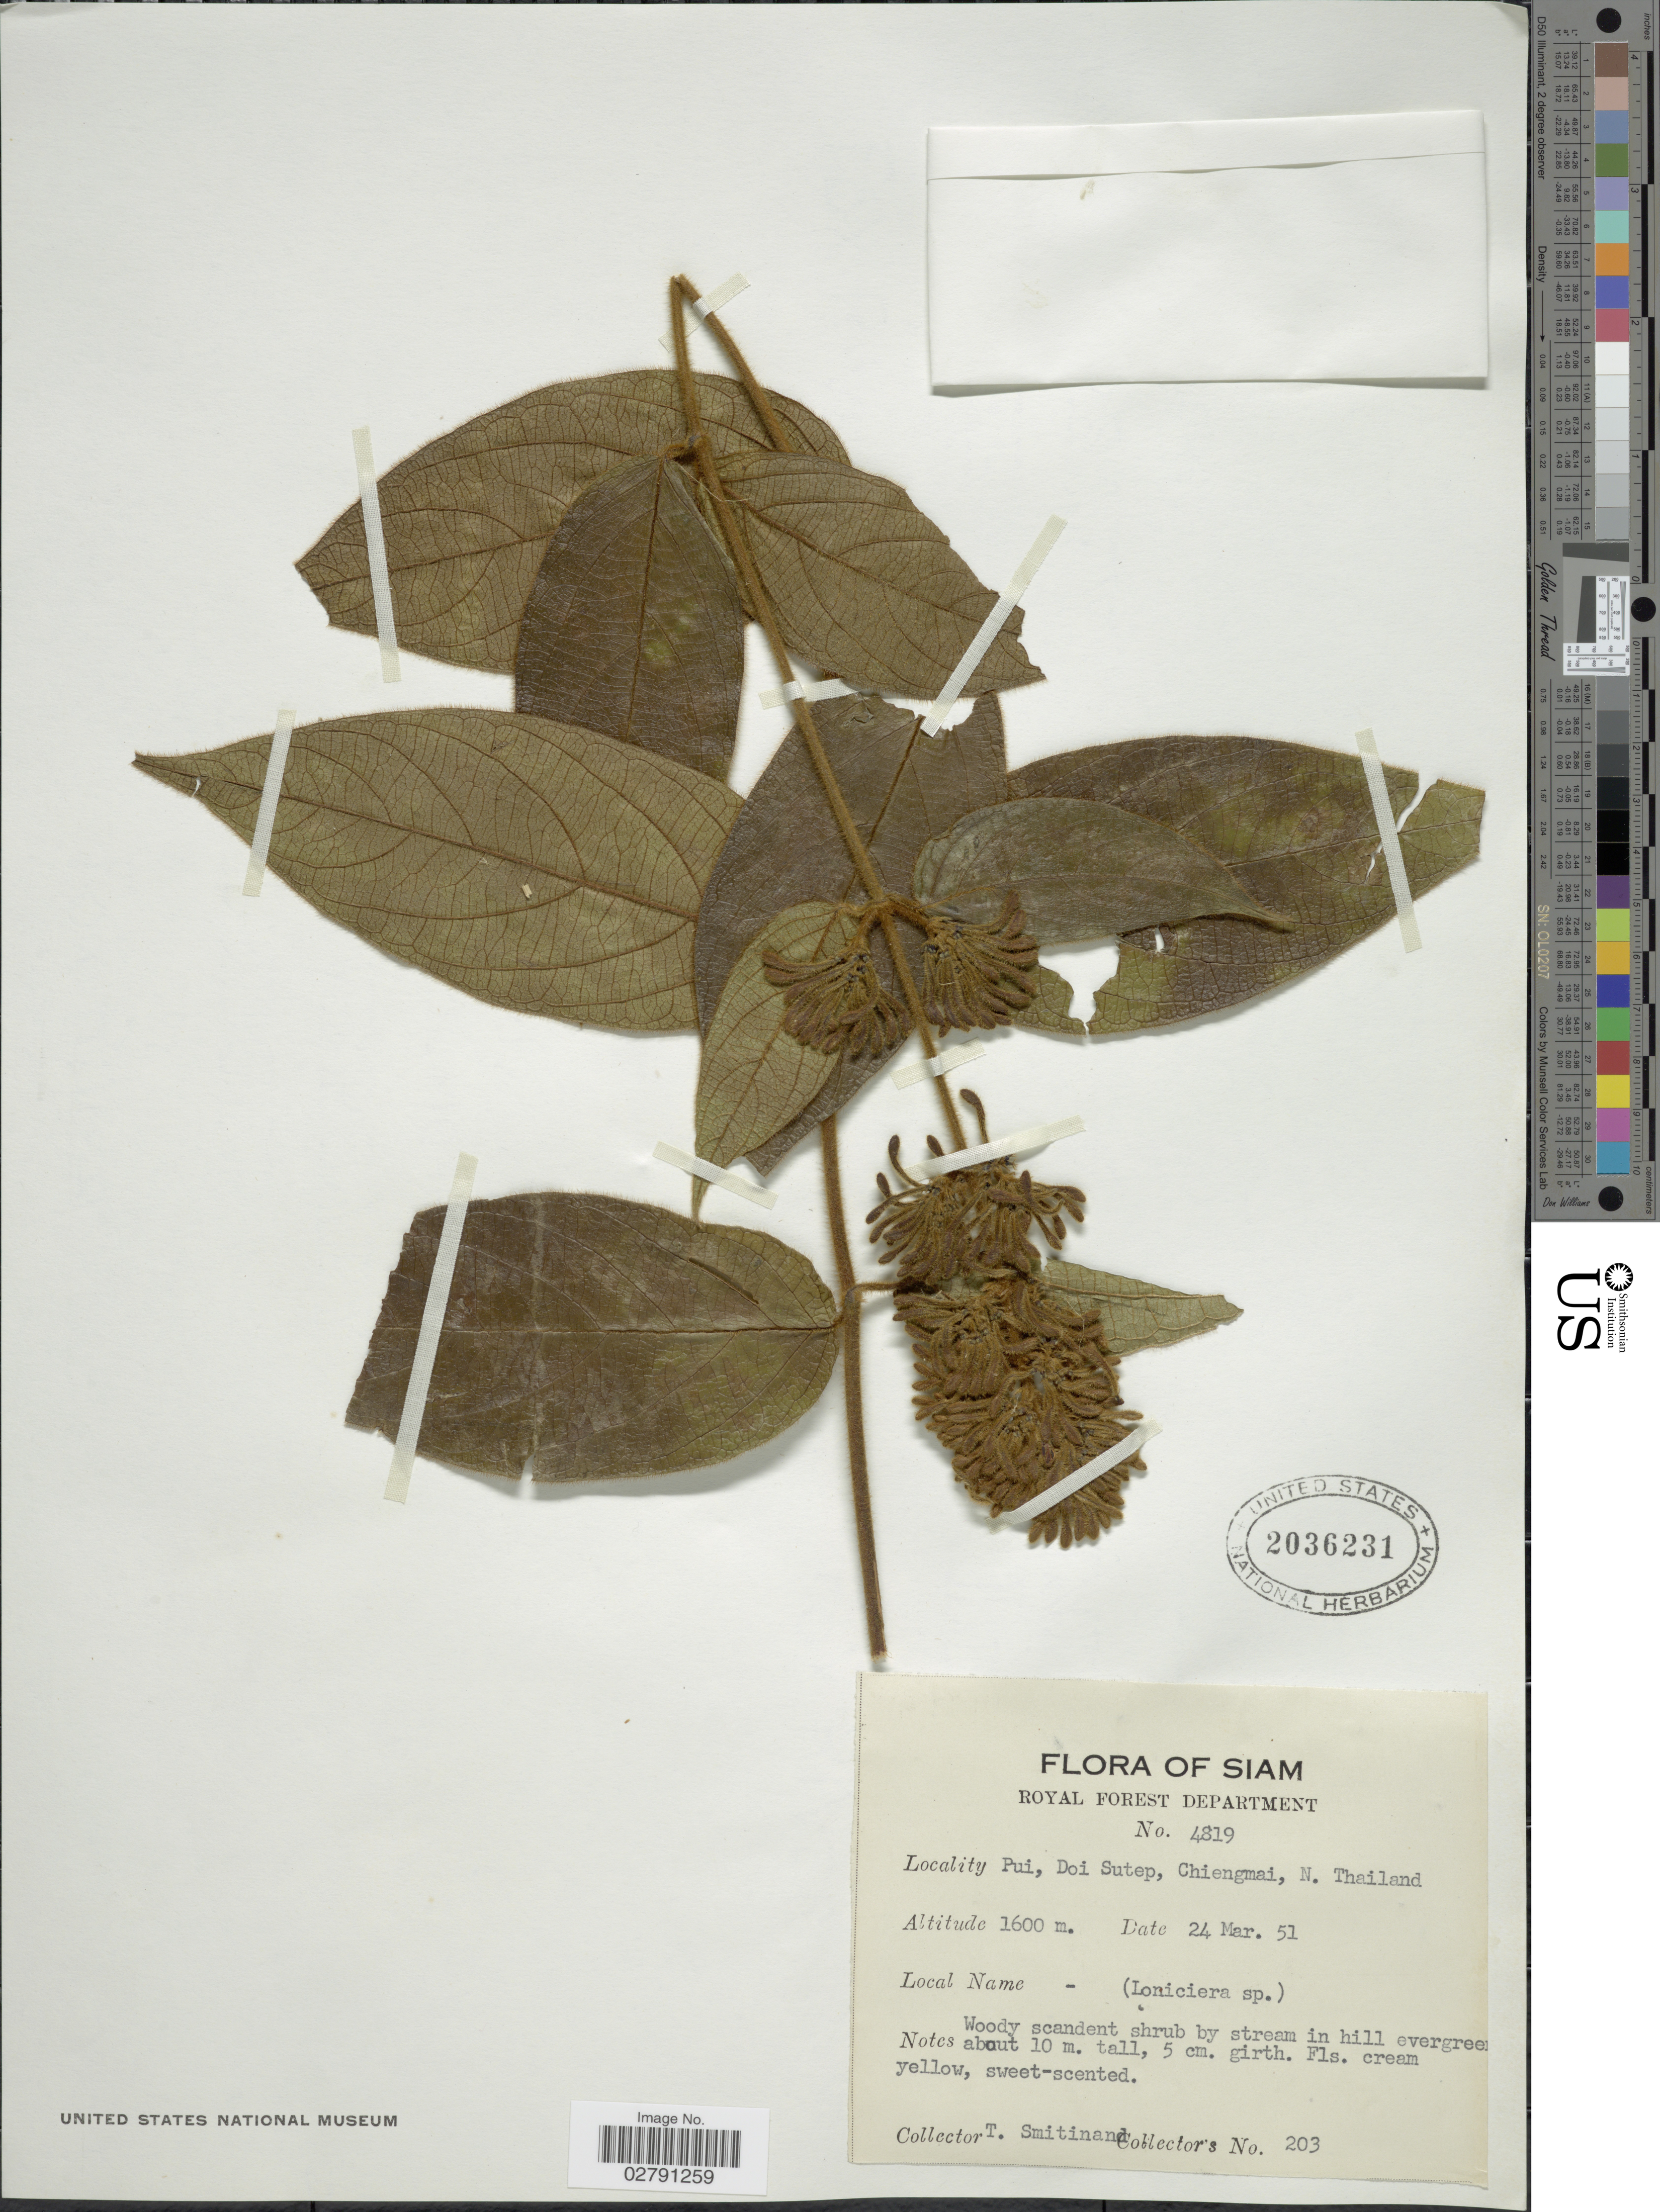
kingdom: Plantae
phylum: Tracheophyta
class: Magnoliopsida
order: Dipsacales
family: Caprifoliaceae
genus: Lonicera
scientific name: Lonicera sp.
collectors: T. Smitinand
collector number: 203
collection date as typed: Transcribed d/m/y: 24/3/51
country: Thailand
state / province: Chiang Mai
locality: Siam. Pui, Doi Sutep, Chiengmai, N. Thailand.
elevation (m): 1600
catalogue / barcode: US 2036231